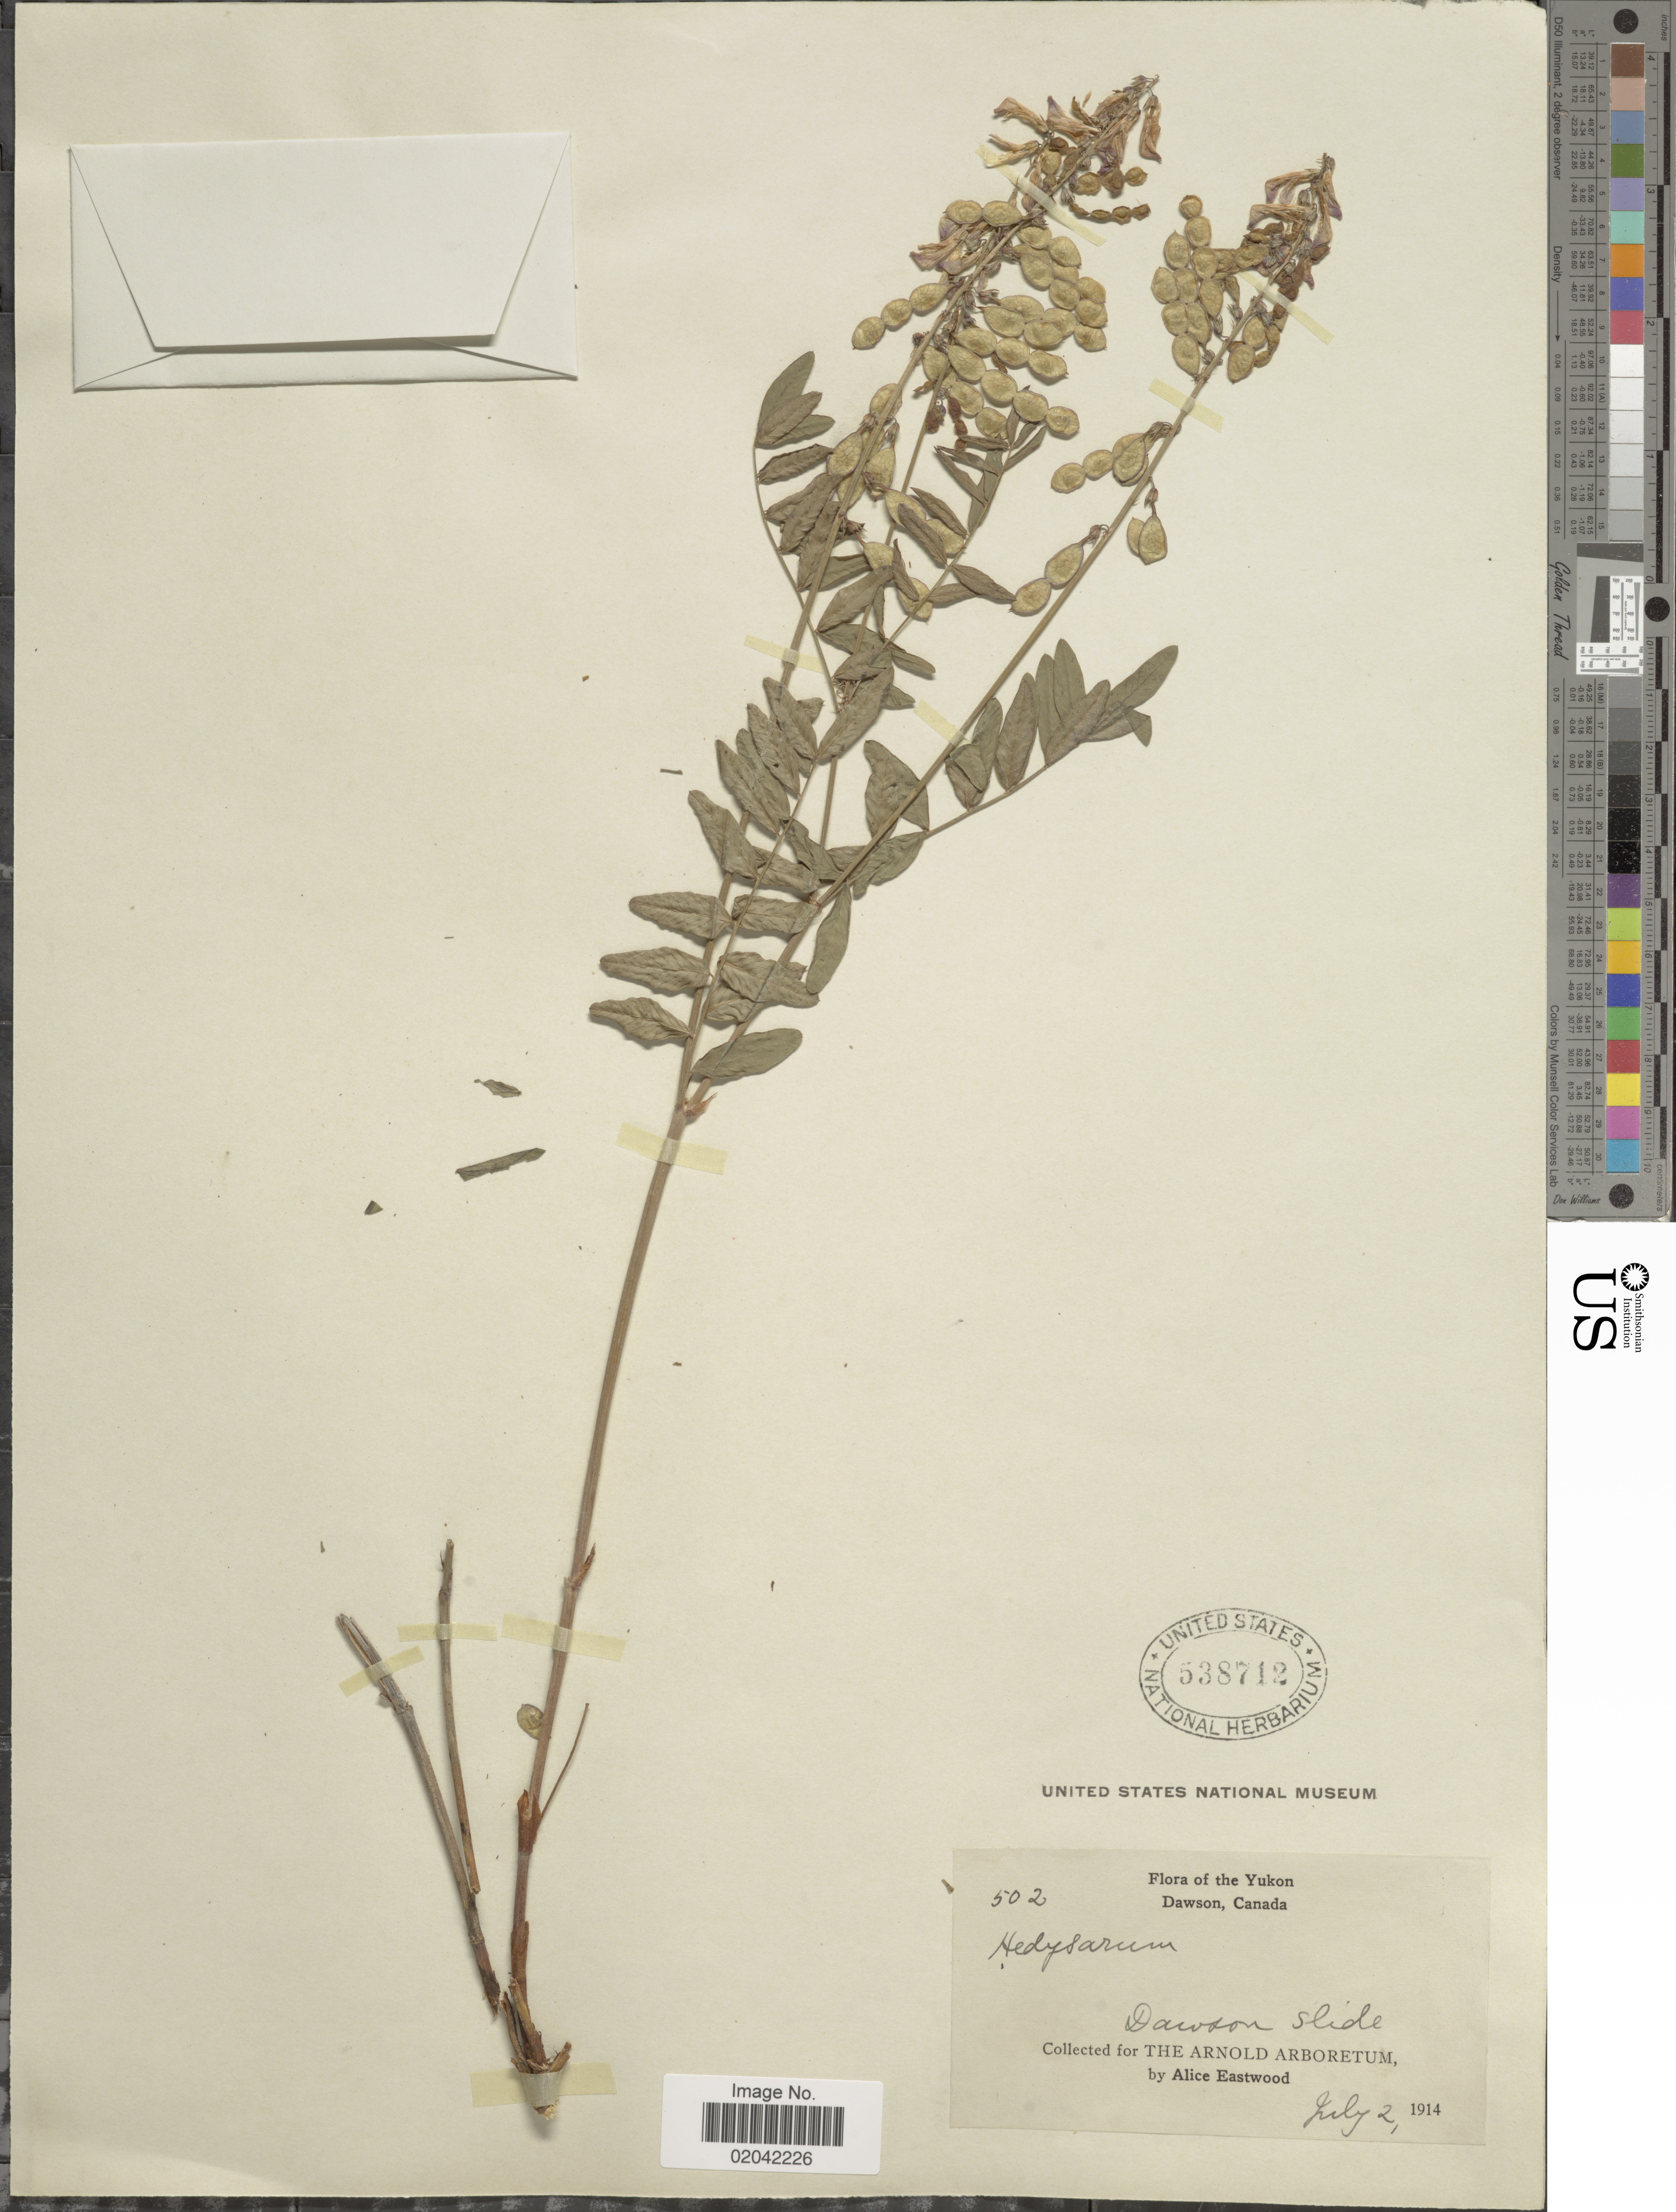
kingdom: Plantae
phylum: Tracheophyta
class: Magnoliopsida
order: Fabales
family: Fabaceae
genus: Hedysarum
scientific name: Hedysarum alpinum var. americanum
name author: Michx. ex Pursh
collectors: A. Eastwood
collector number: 502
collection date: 1914-07-02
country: Canada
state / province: Yukon Territory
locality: Yukon. Dawson, Canada. Dawson slide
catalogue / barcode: US 538712